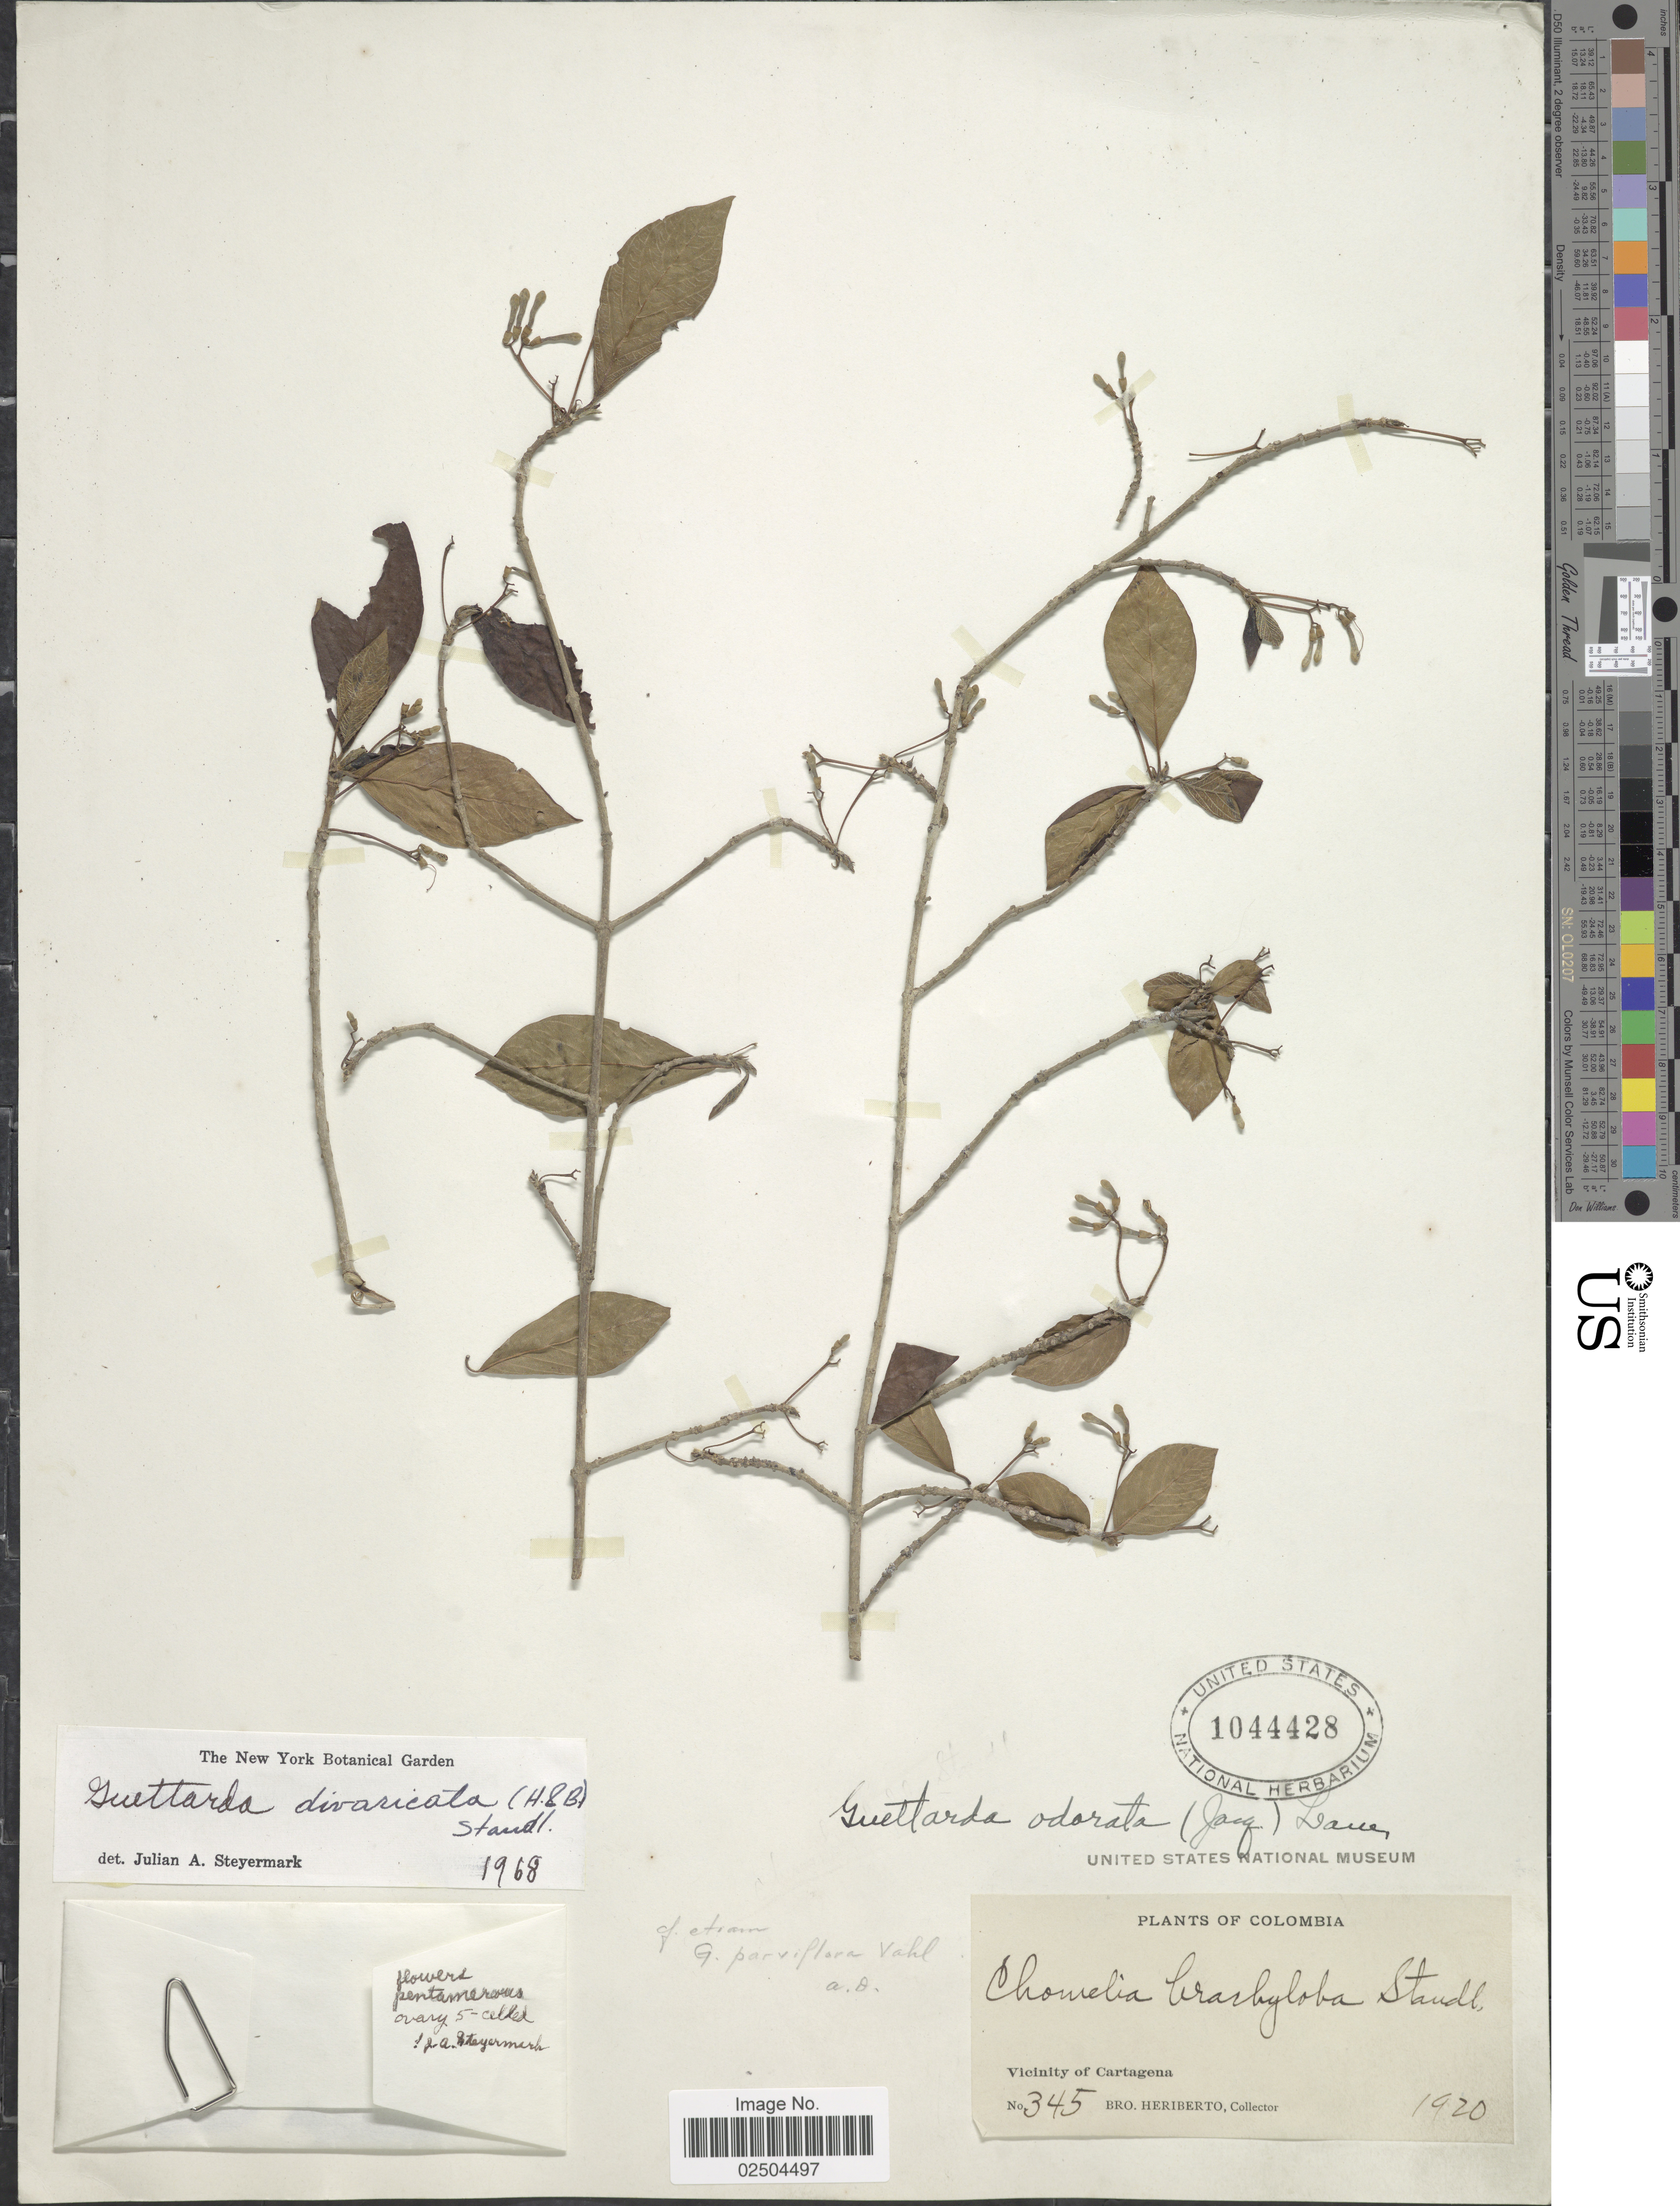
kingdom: Plantae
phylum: Tracheophyta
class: Magnoliopsida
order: Gentianales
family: Rubiaceae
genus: Guettarda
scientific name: Guettarda divaricata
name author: (Humb. & Bonpl. ex Roem. & Schult.) Standl.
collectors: B. Heriberto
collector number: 345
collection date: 1920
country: Colombia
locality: Vicinity of Cartagena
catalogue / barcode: US 1044428